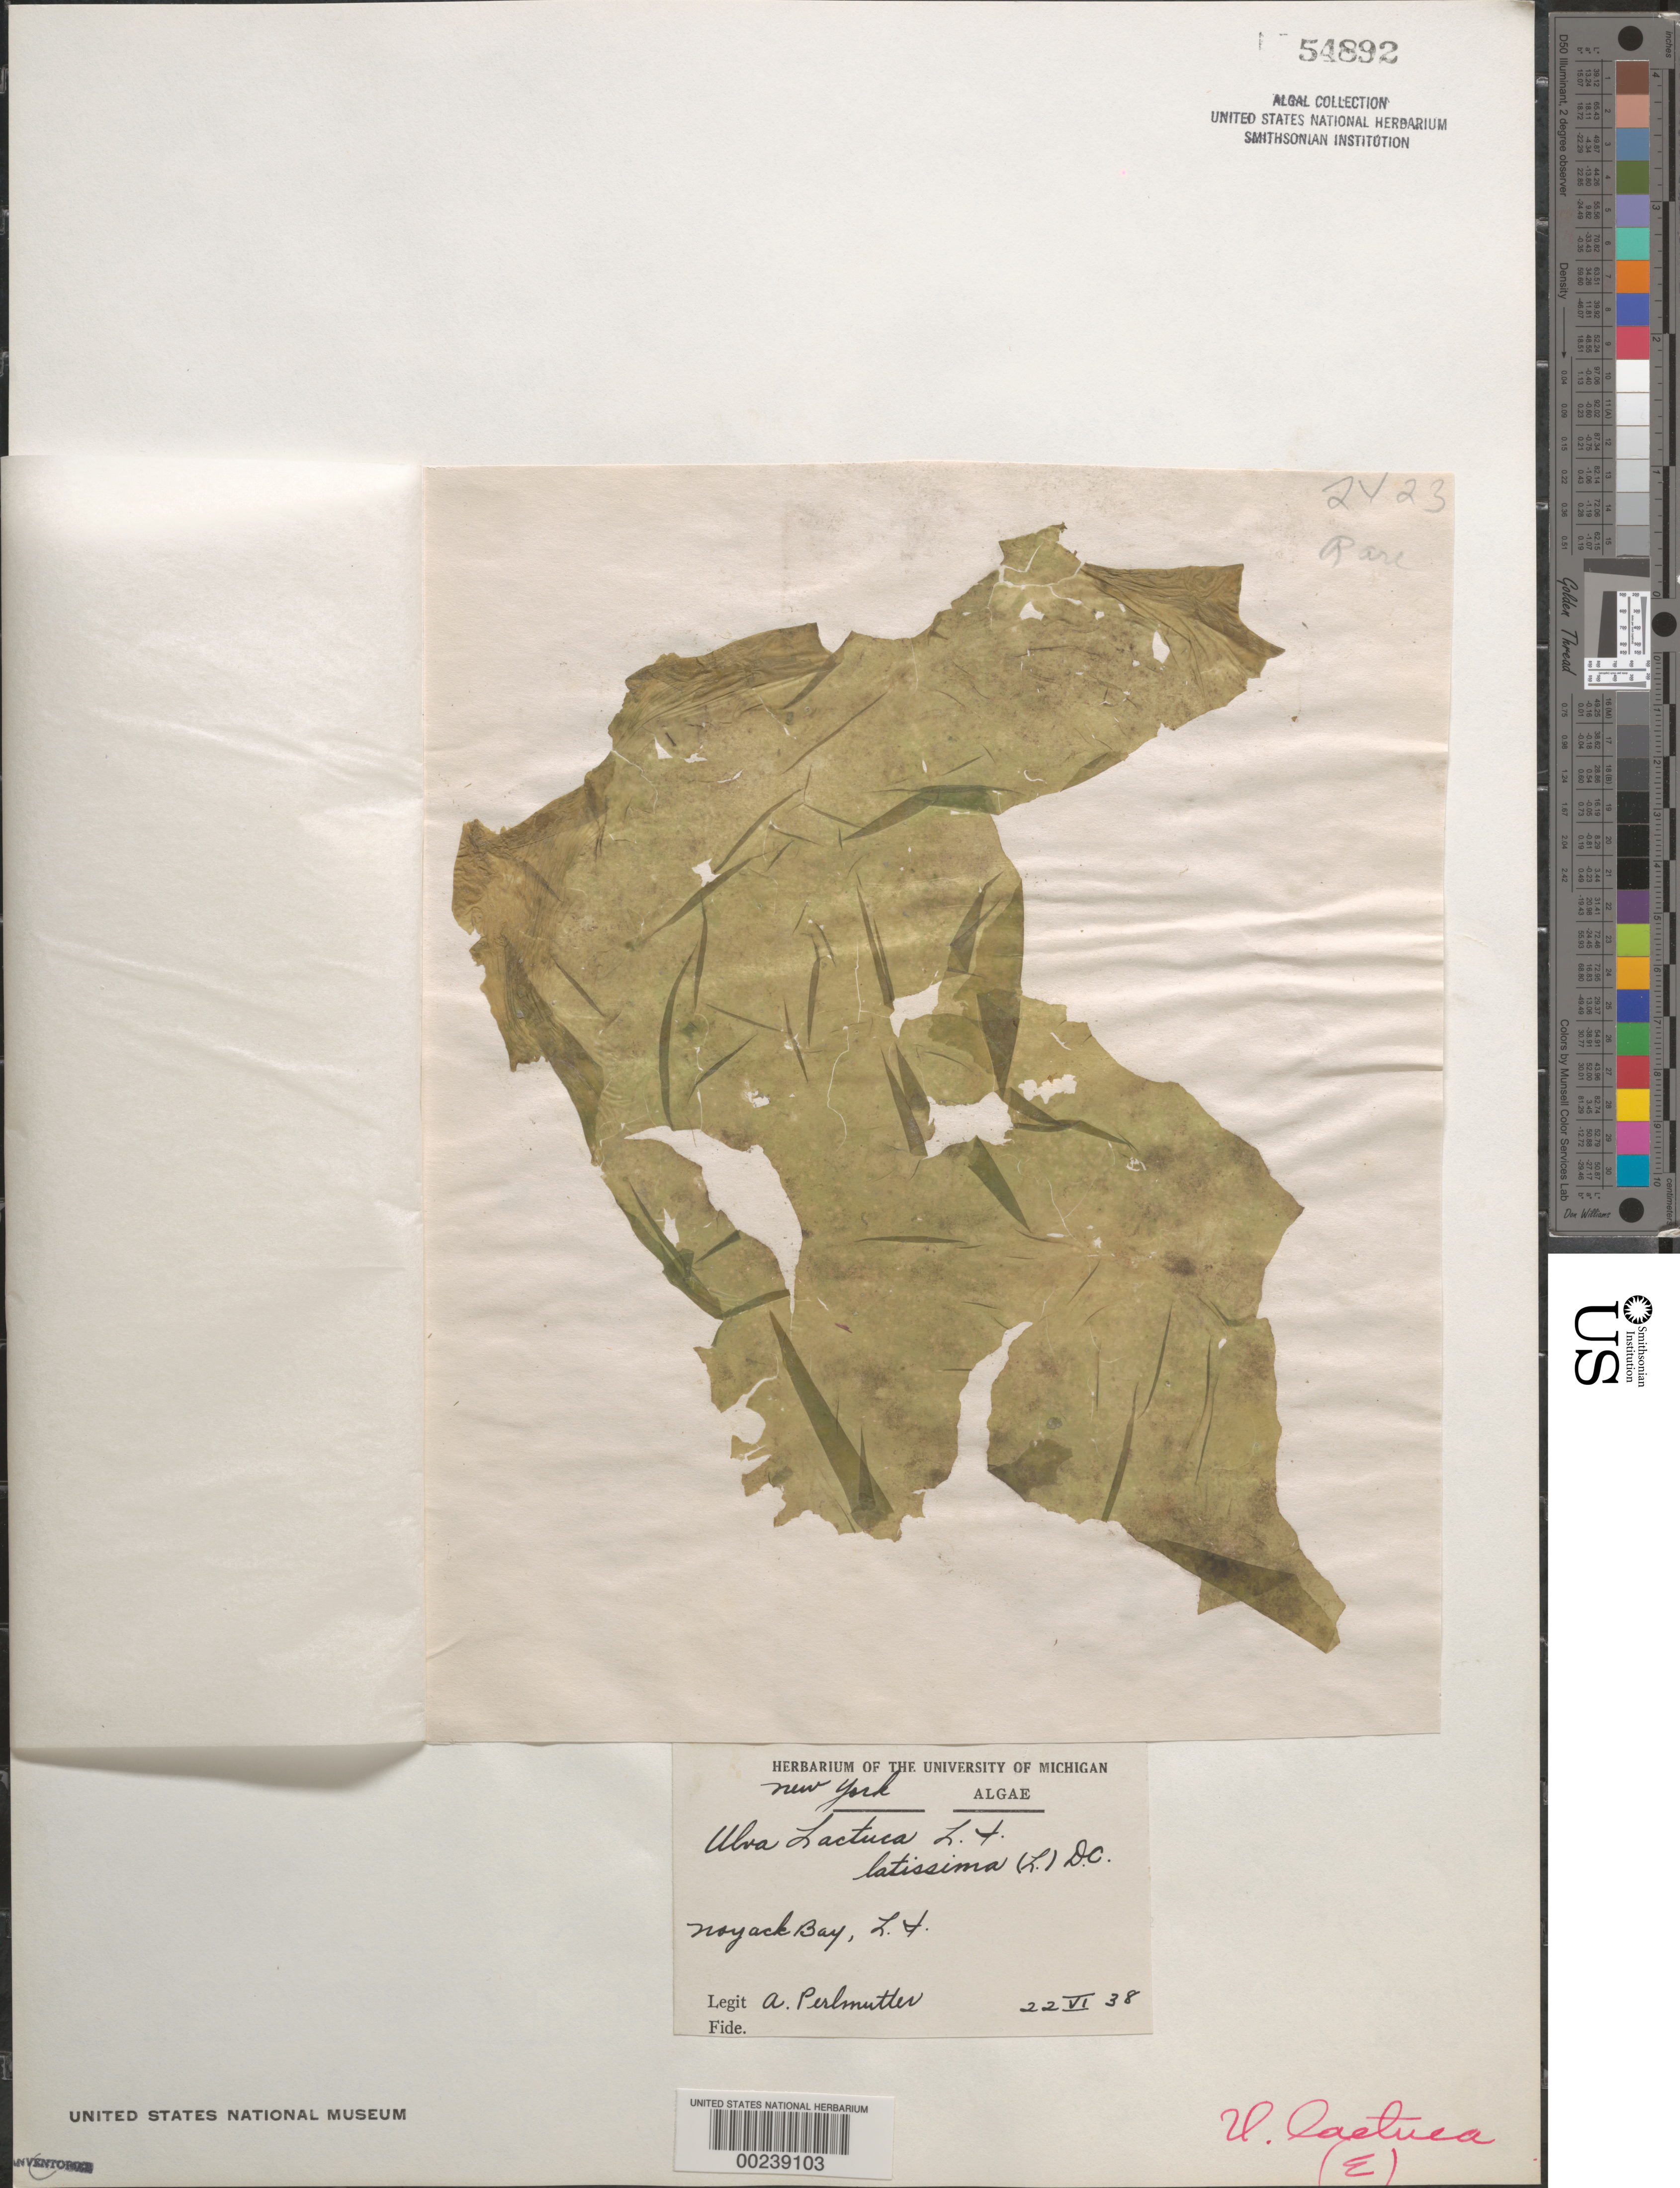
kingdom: Plantae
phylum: Chlorophyta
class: Ulvophyceae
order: Ulvales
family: Ulvaceae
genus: Ulva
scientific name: Ulva lactuca var. latissima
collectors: A. Perlmutter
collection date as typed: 22 Jun 1938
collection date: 1938-06-22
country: United States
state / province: New York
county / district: Kings County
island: Long Island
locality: Noyack Bay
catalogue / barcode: US 54892